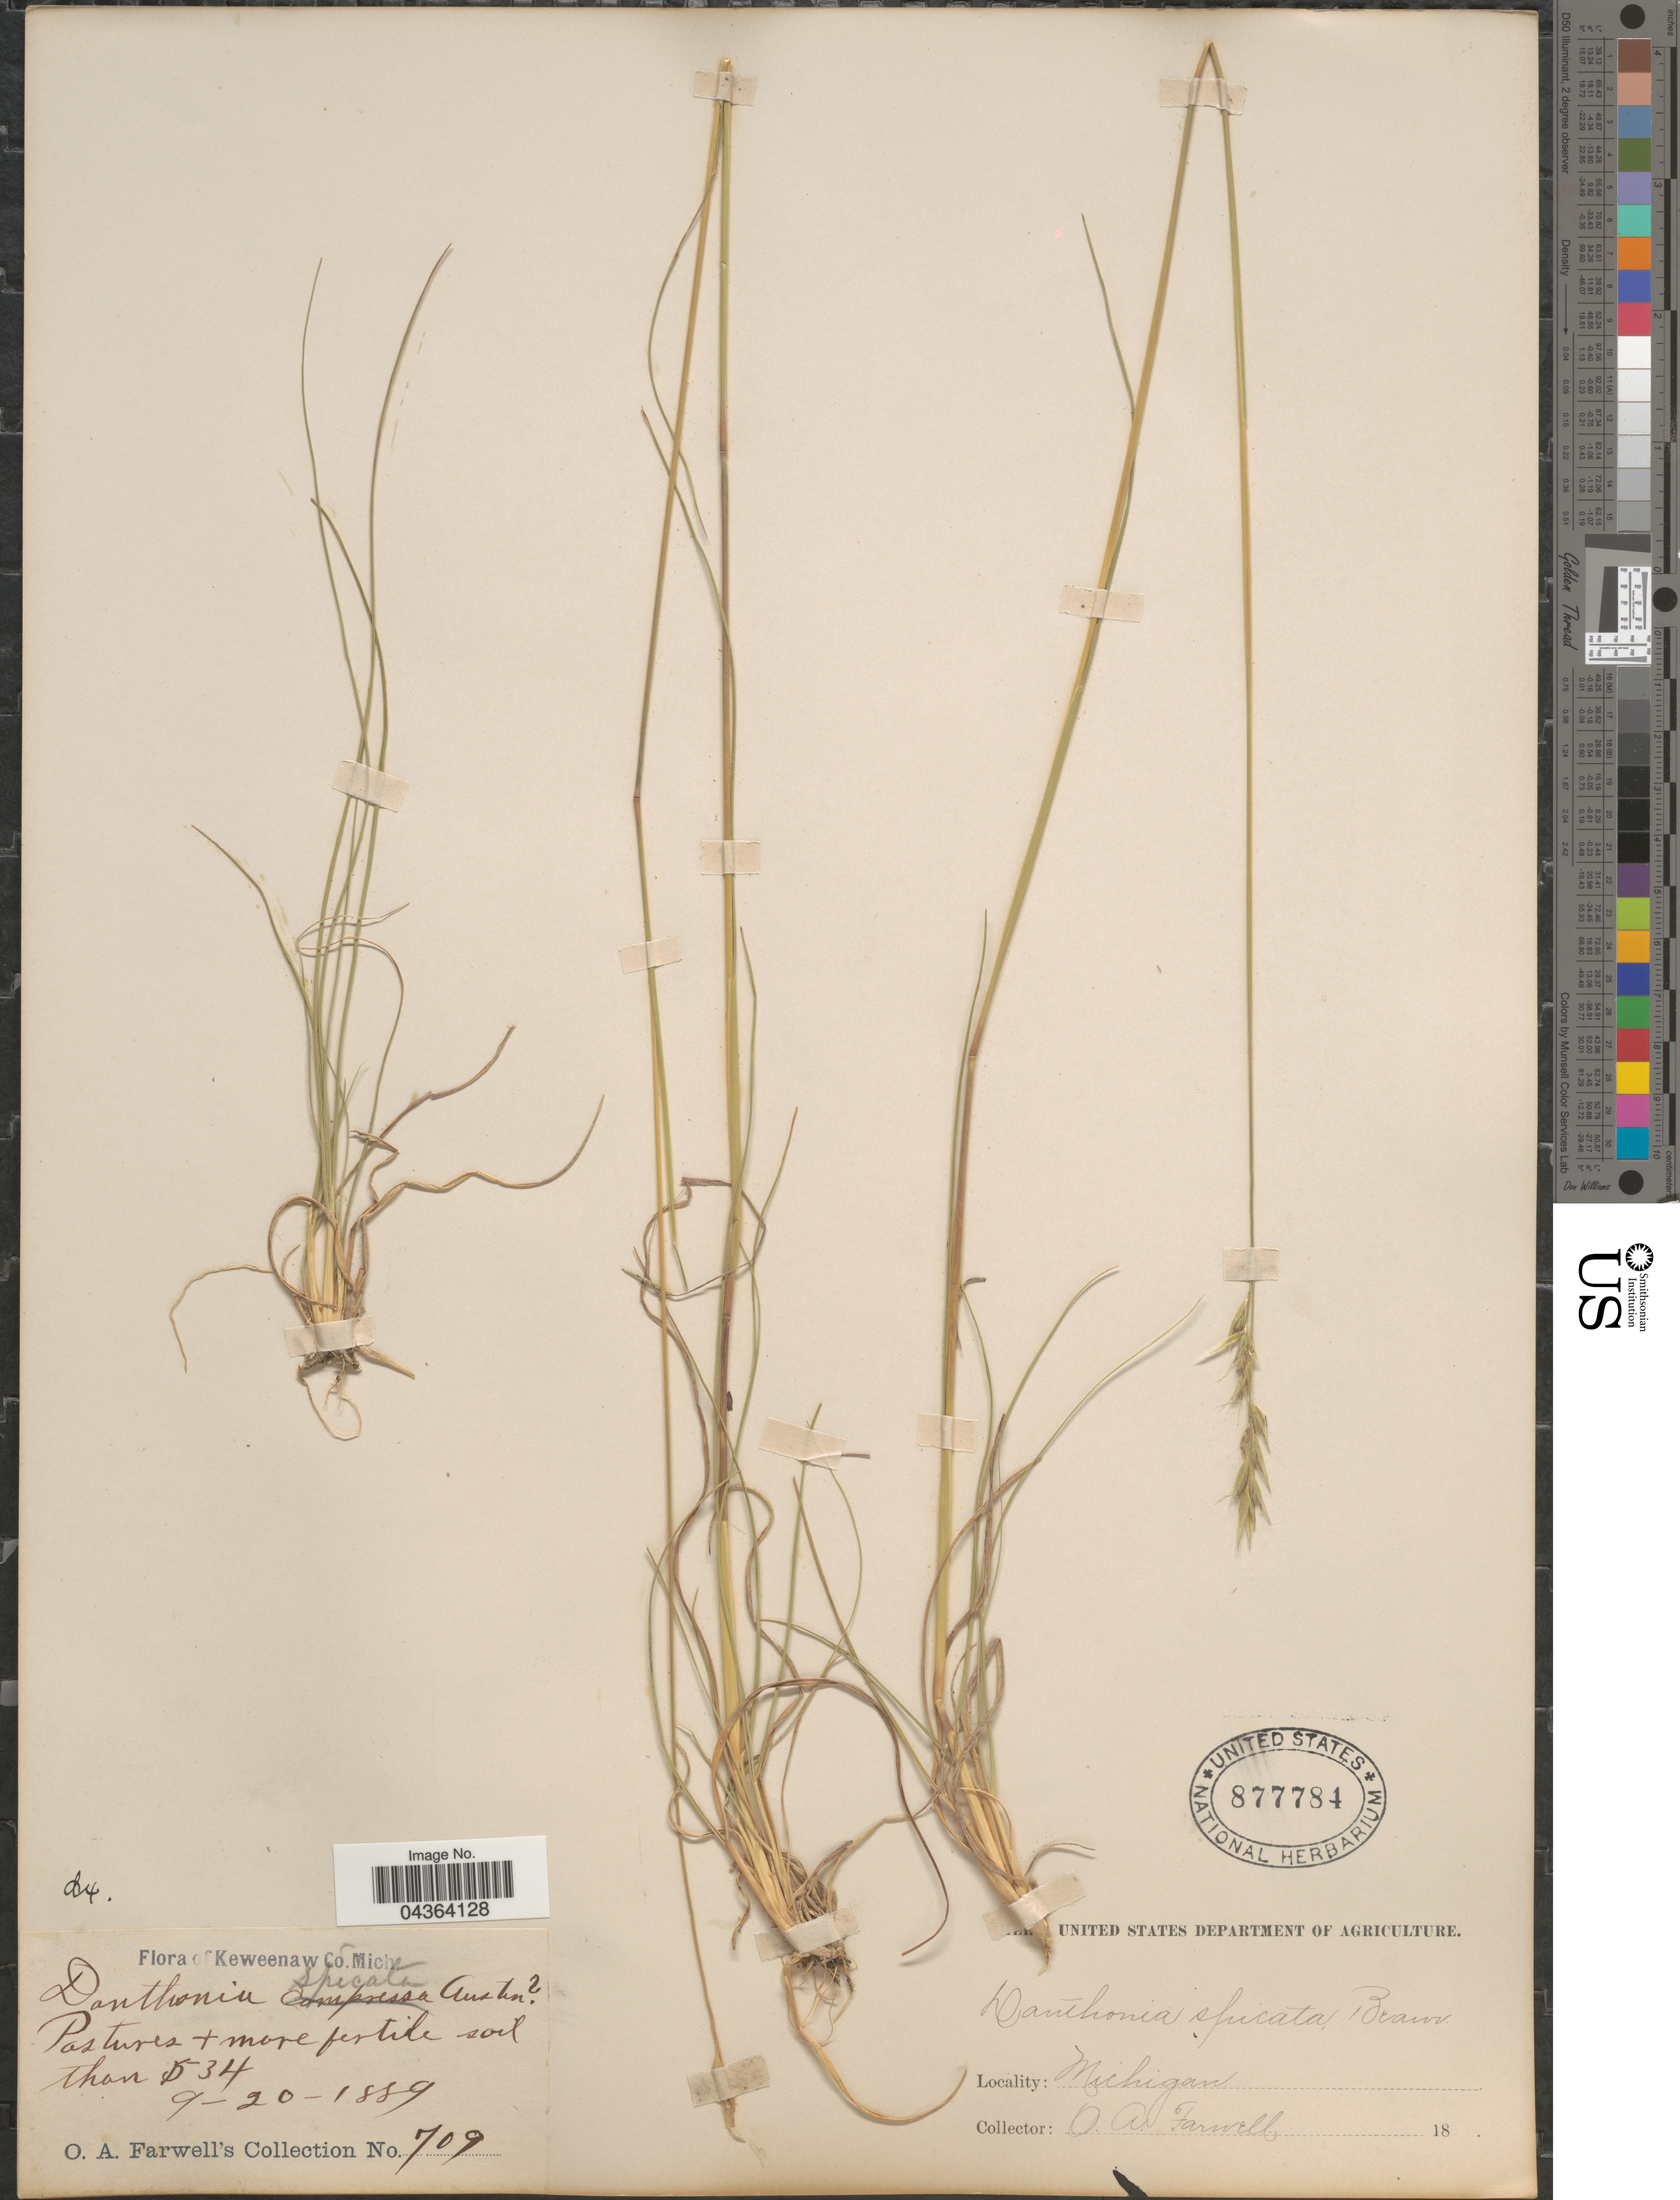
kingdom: Plantae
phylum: Tracheophyta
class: Liliopsida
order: Poales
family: Poaceae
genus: Danthonia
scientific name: Danthonia spicata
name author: (L.) P. Beauv. ex Roem. & Schult.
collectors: O. Farwell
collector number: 709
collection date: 1889-09-20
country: United States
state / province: Michigan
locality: Keweenaw Co.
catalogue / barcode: US 877784